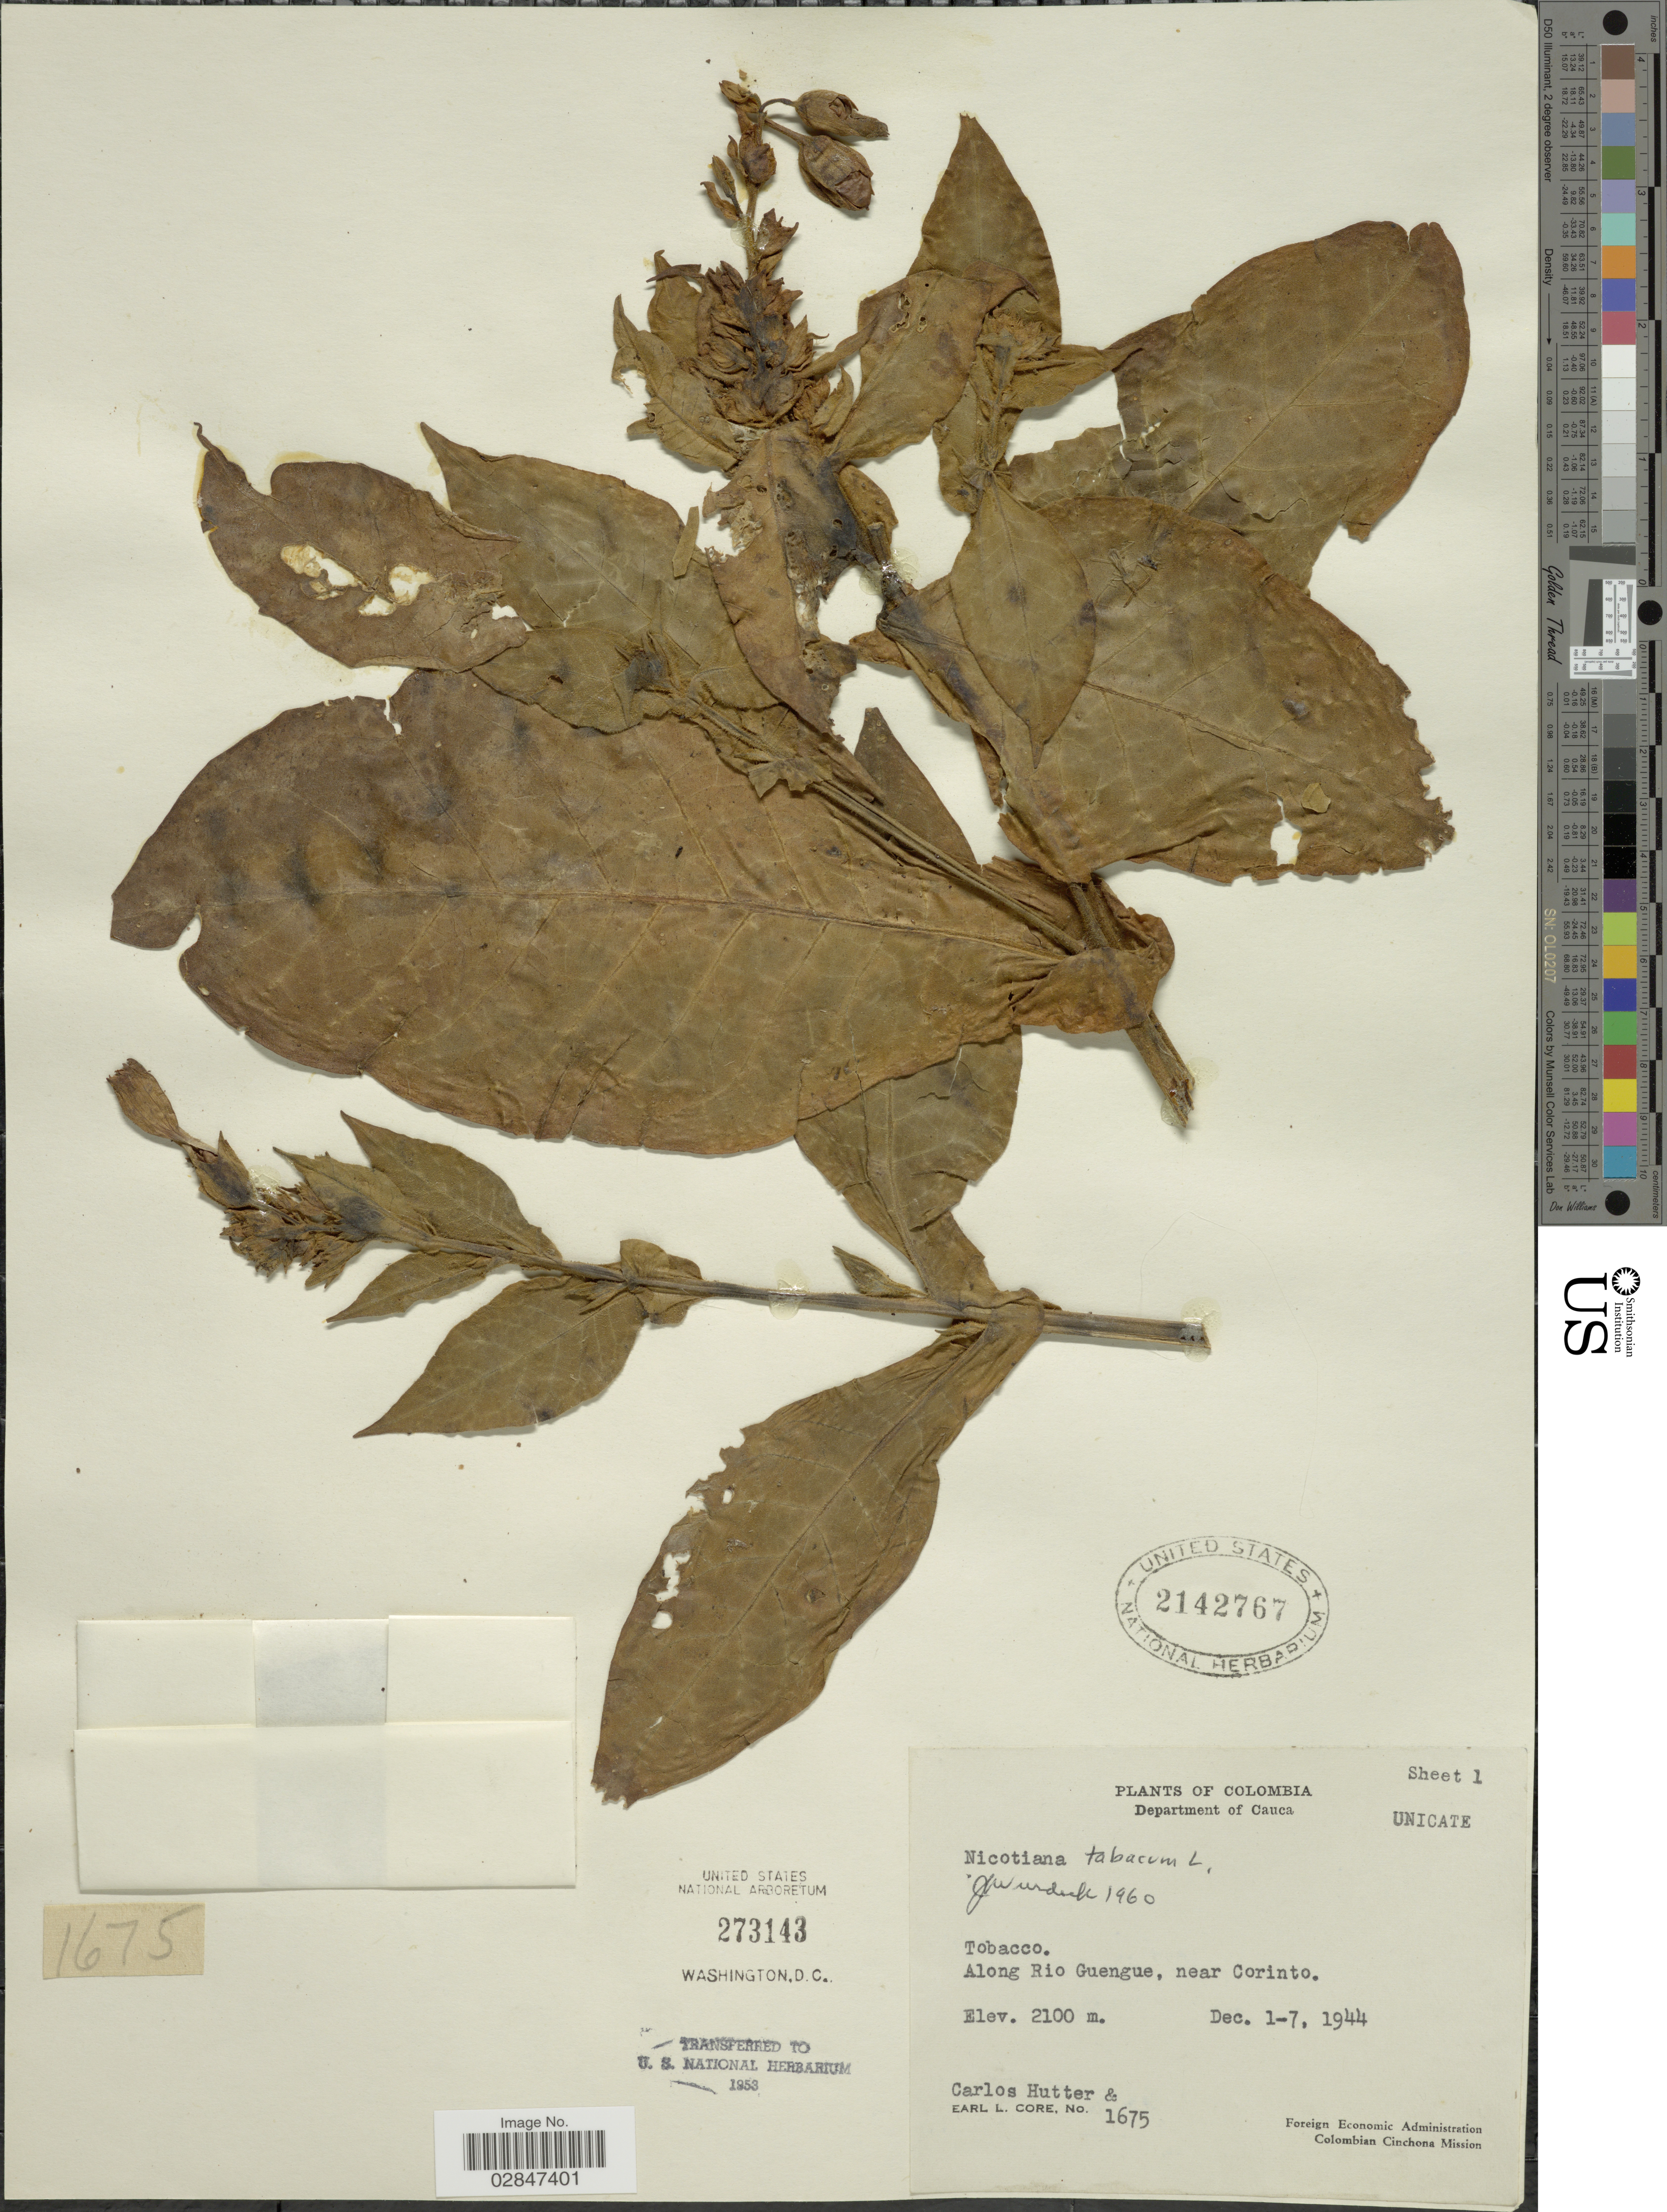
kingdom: Plantae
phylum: Tracheophyta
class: Magnoliopsida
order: Solanales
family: Solanaceae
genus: Nicotiana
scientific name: Nicotiana tabacum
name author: L.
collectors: C. Hutter & E. L. Core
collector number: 1675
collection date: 1944-12-01/1944-12-07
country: Colombia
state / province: Cauca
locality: Department of Cauca, Tobacco, Along Rio Guengue, near Corinto.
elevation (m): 2100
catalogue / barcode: US 2142767